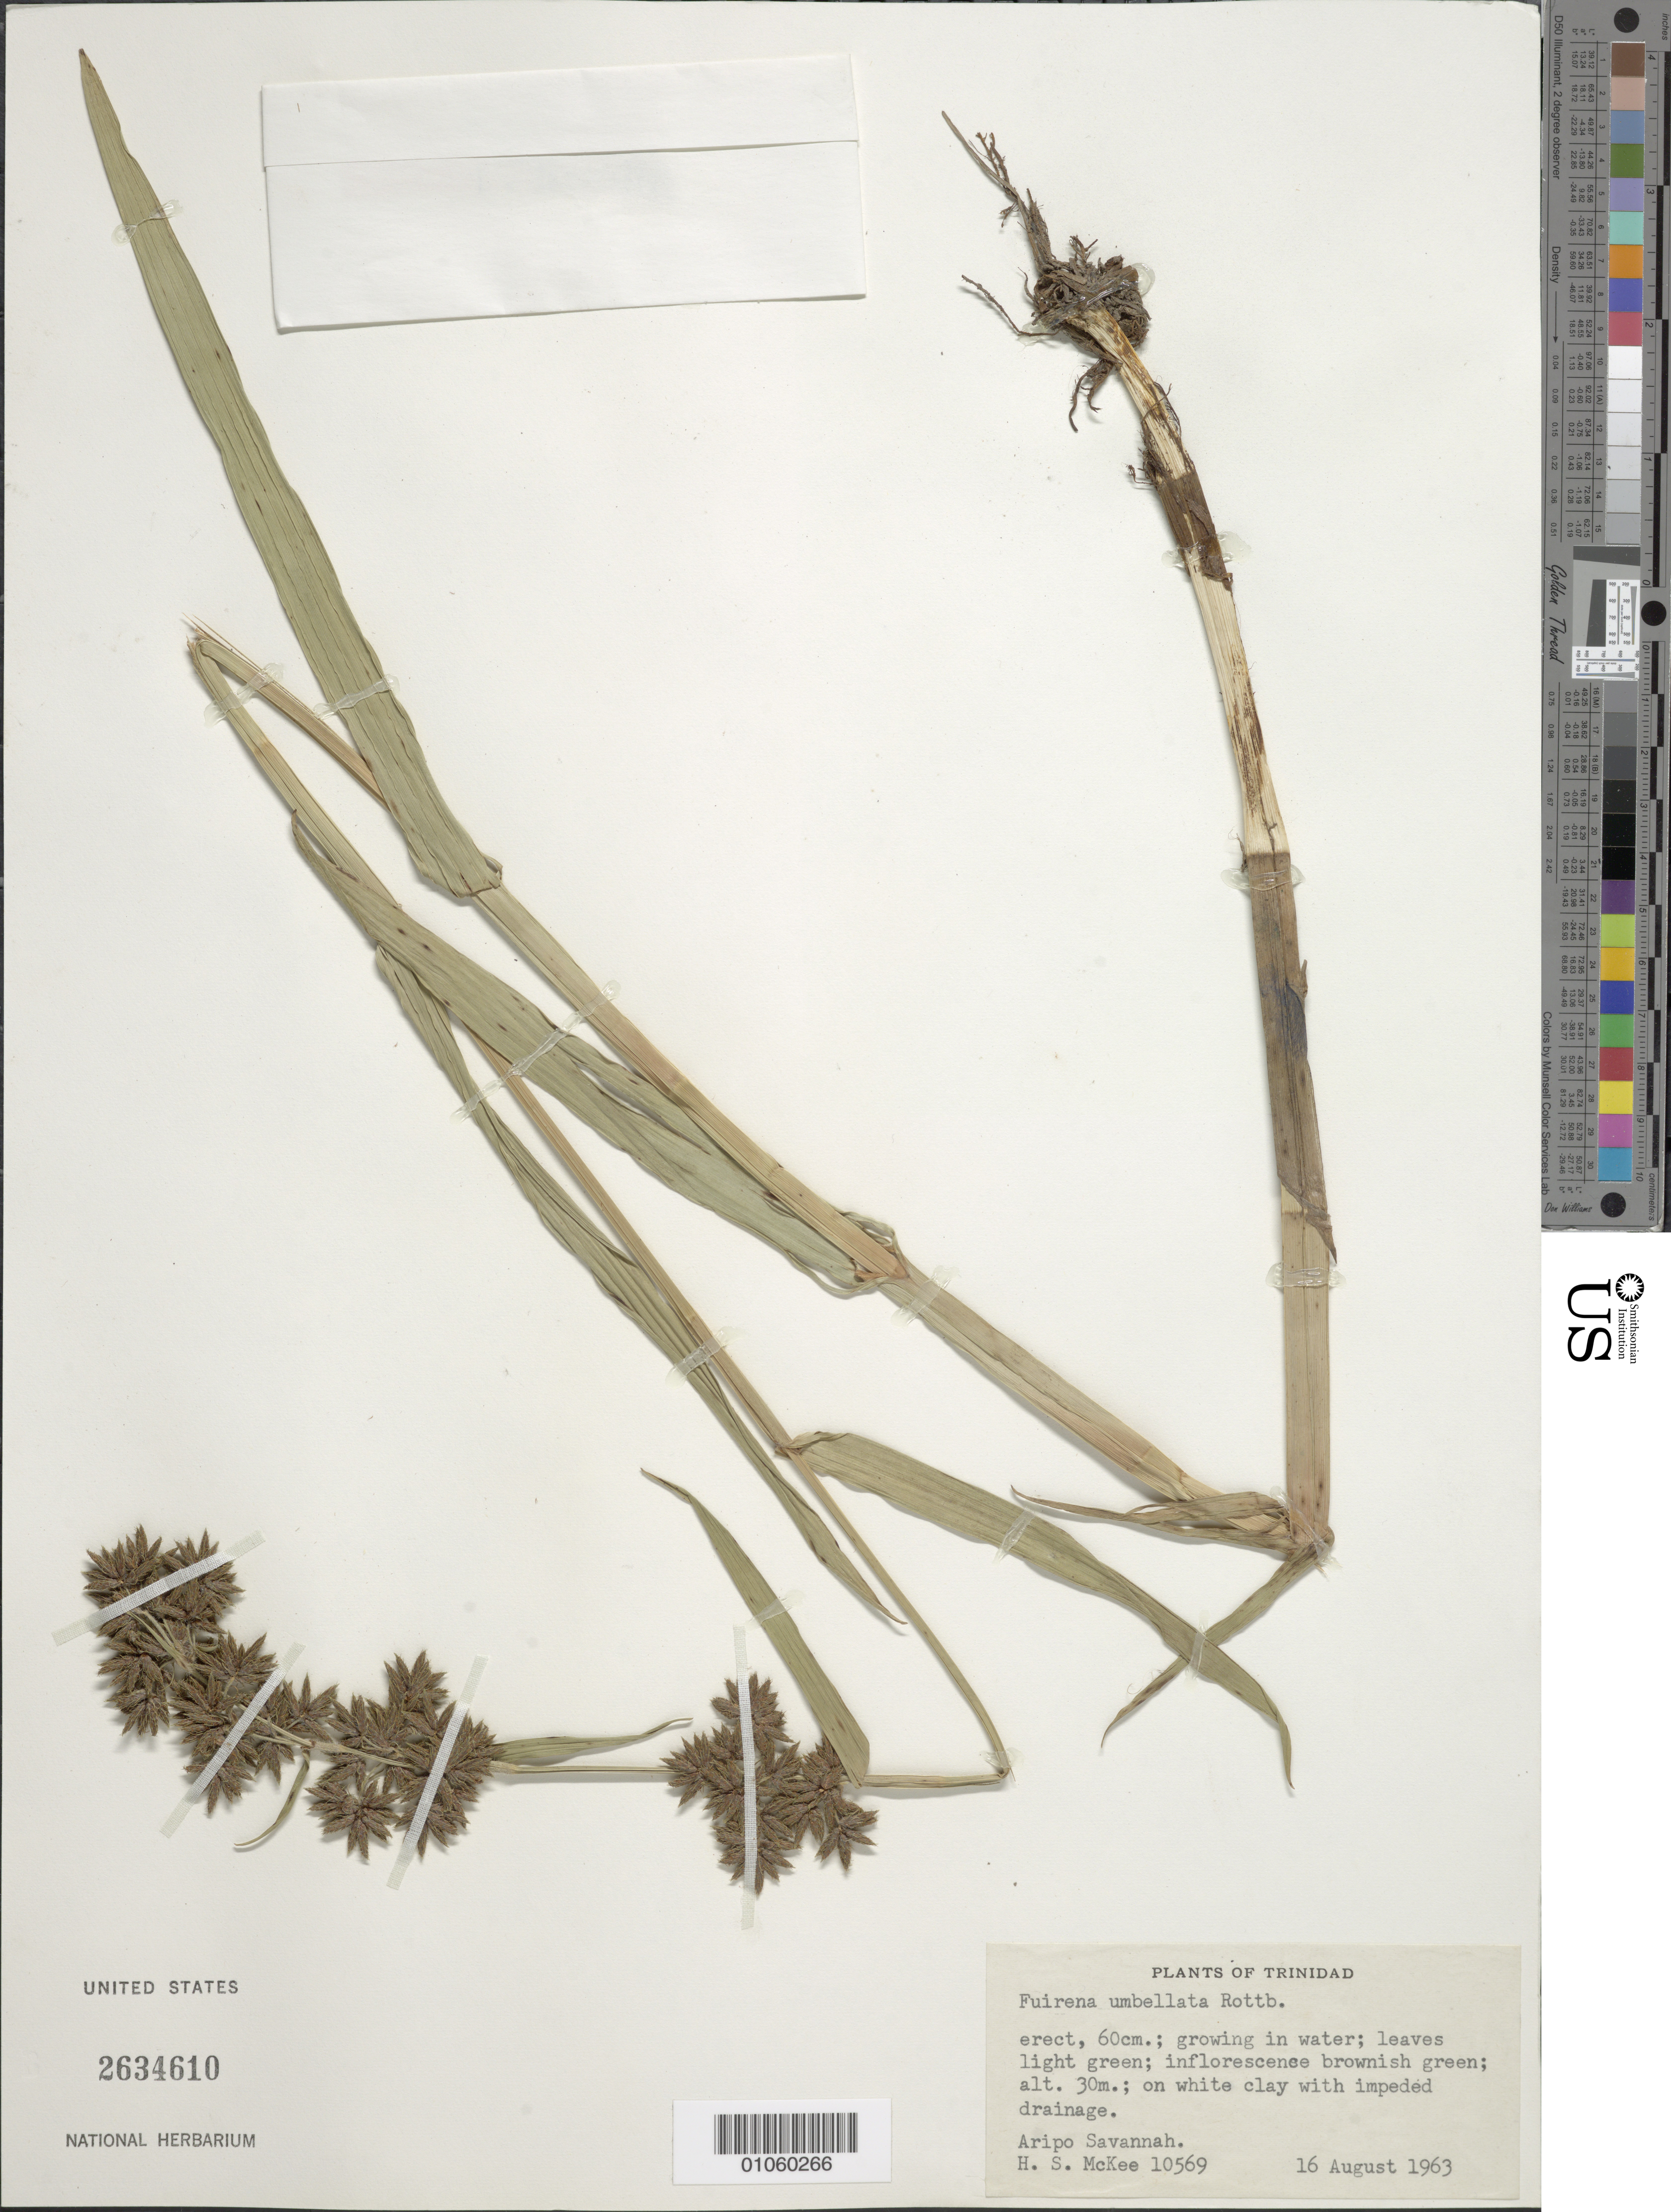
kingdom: Plantae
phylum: Tracheophyta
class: Liliopsida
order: Poales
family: Cyperaceae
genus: Fuirena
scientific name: Fuirena umbellata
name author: Rottb.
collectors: H. S. McKee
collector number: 10569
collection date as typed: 16 Aug 1963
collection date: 1963-08-16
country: Trinidad and Tobago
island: Trinidad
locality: Aripo Savannah.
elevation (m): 30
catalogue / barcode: US 2634610